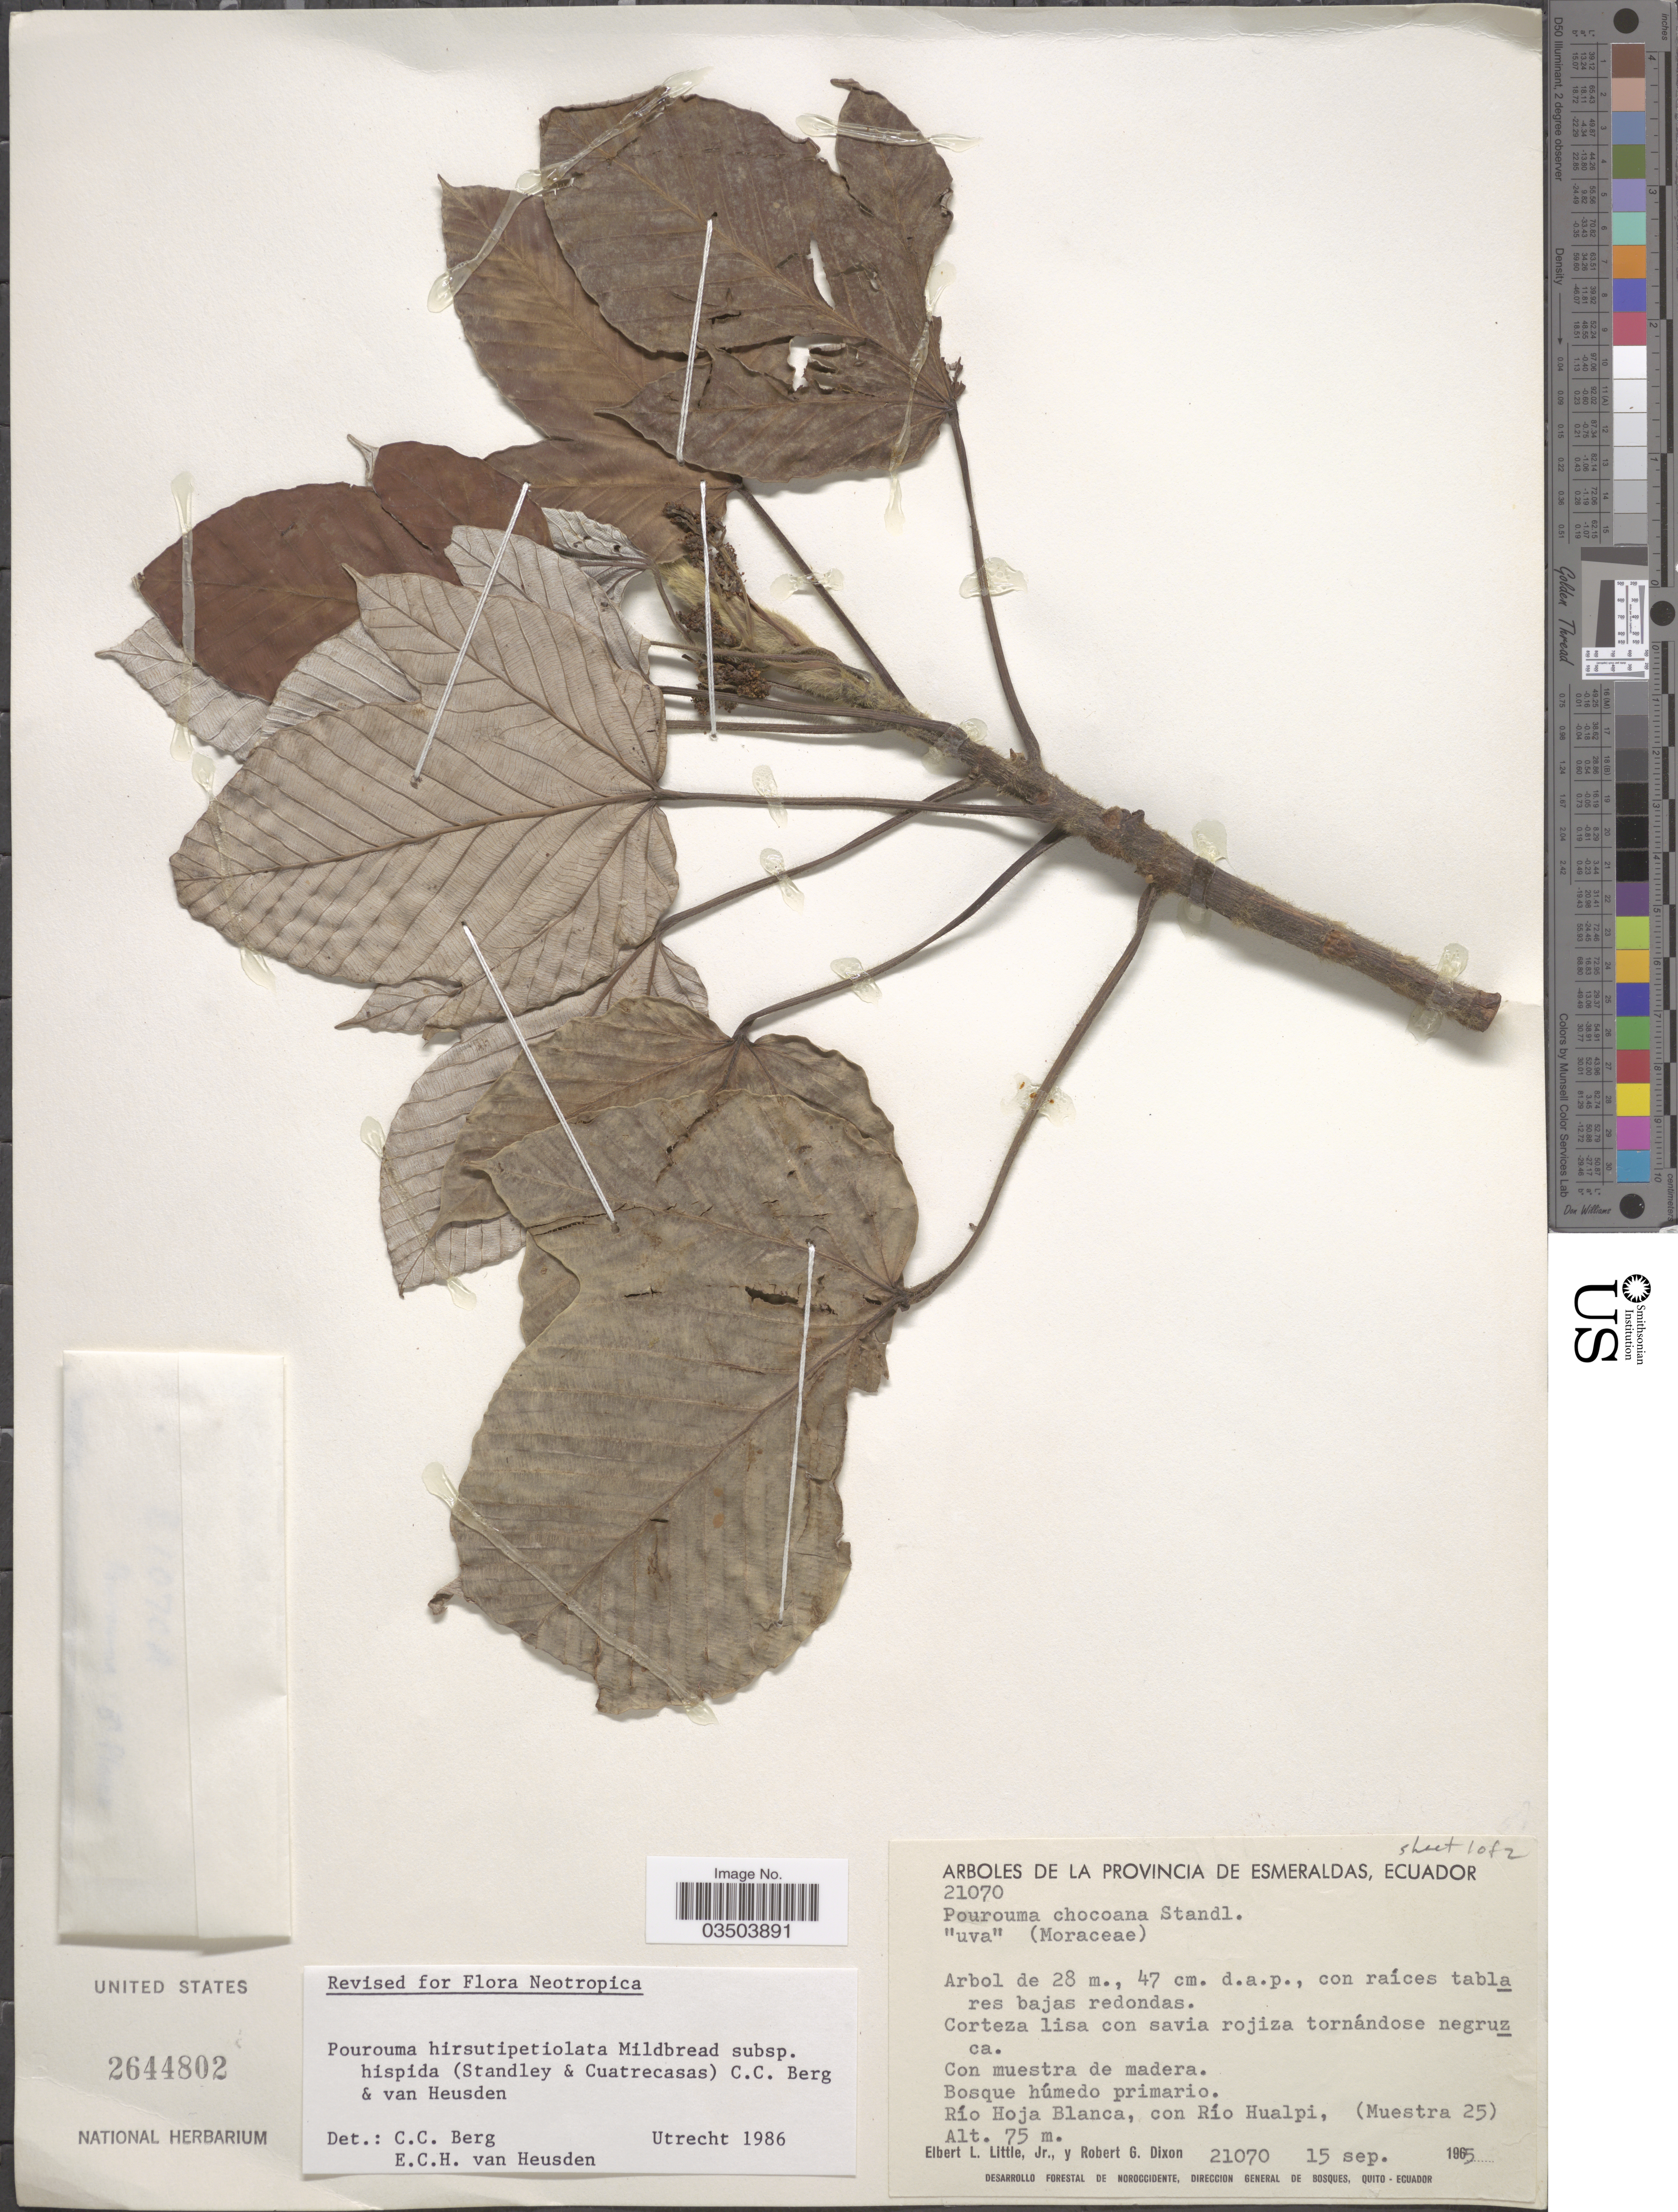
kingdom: Plantae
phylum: Tracheophyta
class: Magnoliopsida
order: Rosales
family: Urticaceae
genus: Pourouma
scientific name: Pourouma hirsutipetiolata subsp. hirsutipetiolata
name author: Mildbr.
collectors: E. L. Little & R. G. Dixon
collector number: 21070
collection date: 1965-09-15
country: Ecuador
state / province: Esmeraldas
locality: Provincia de Esmeraldas. Río Hoja Blanca, con Río Hualpi, (Muestra 25).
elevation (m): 75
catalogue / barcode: US 2644802